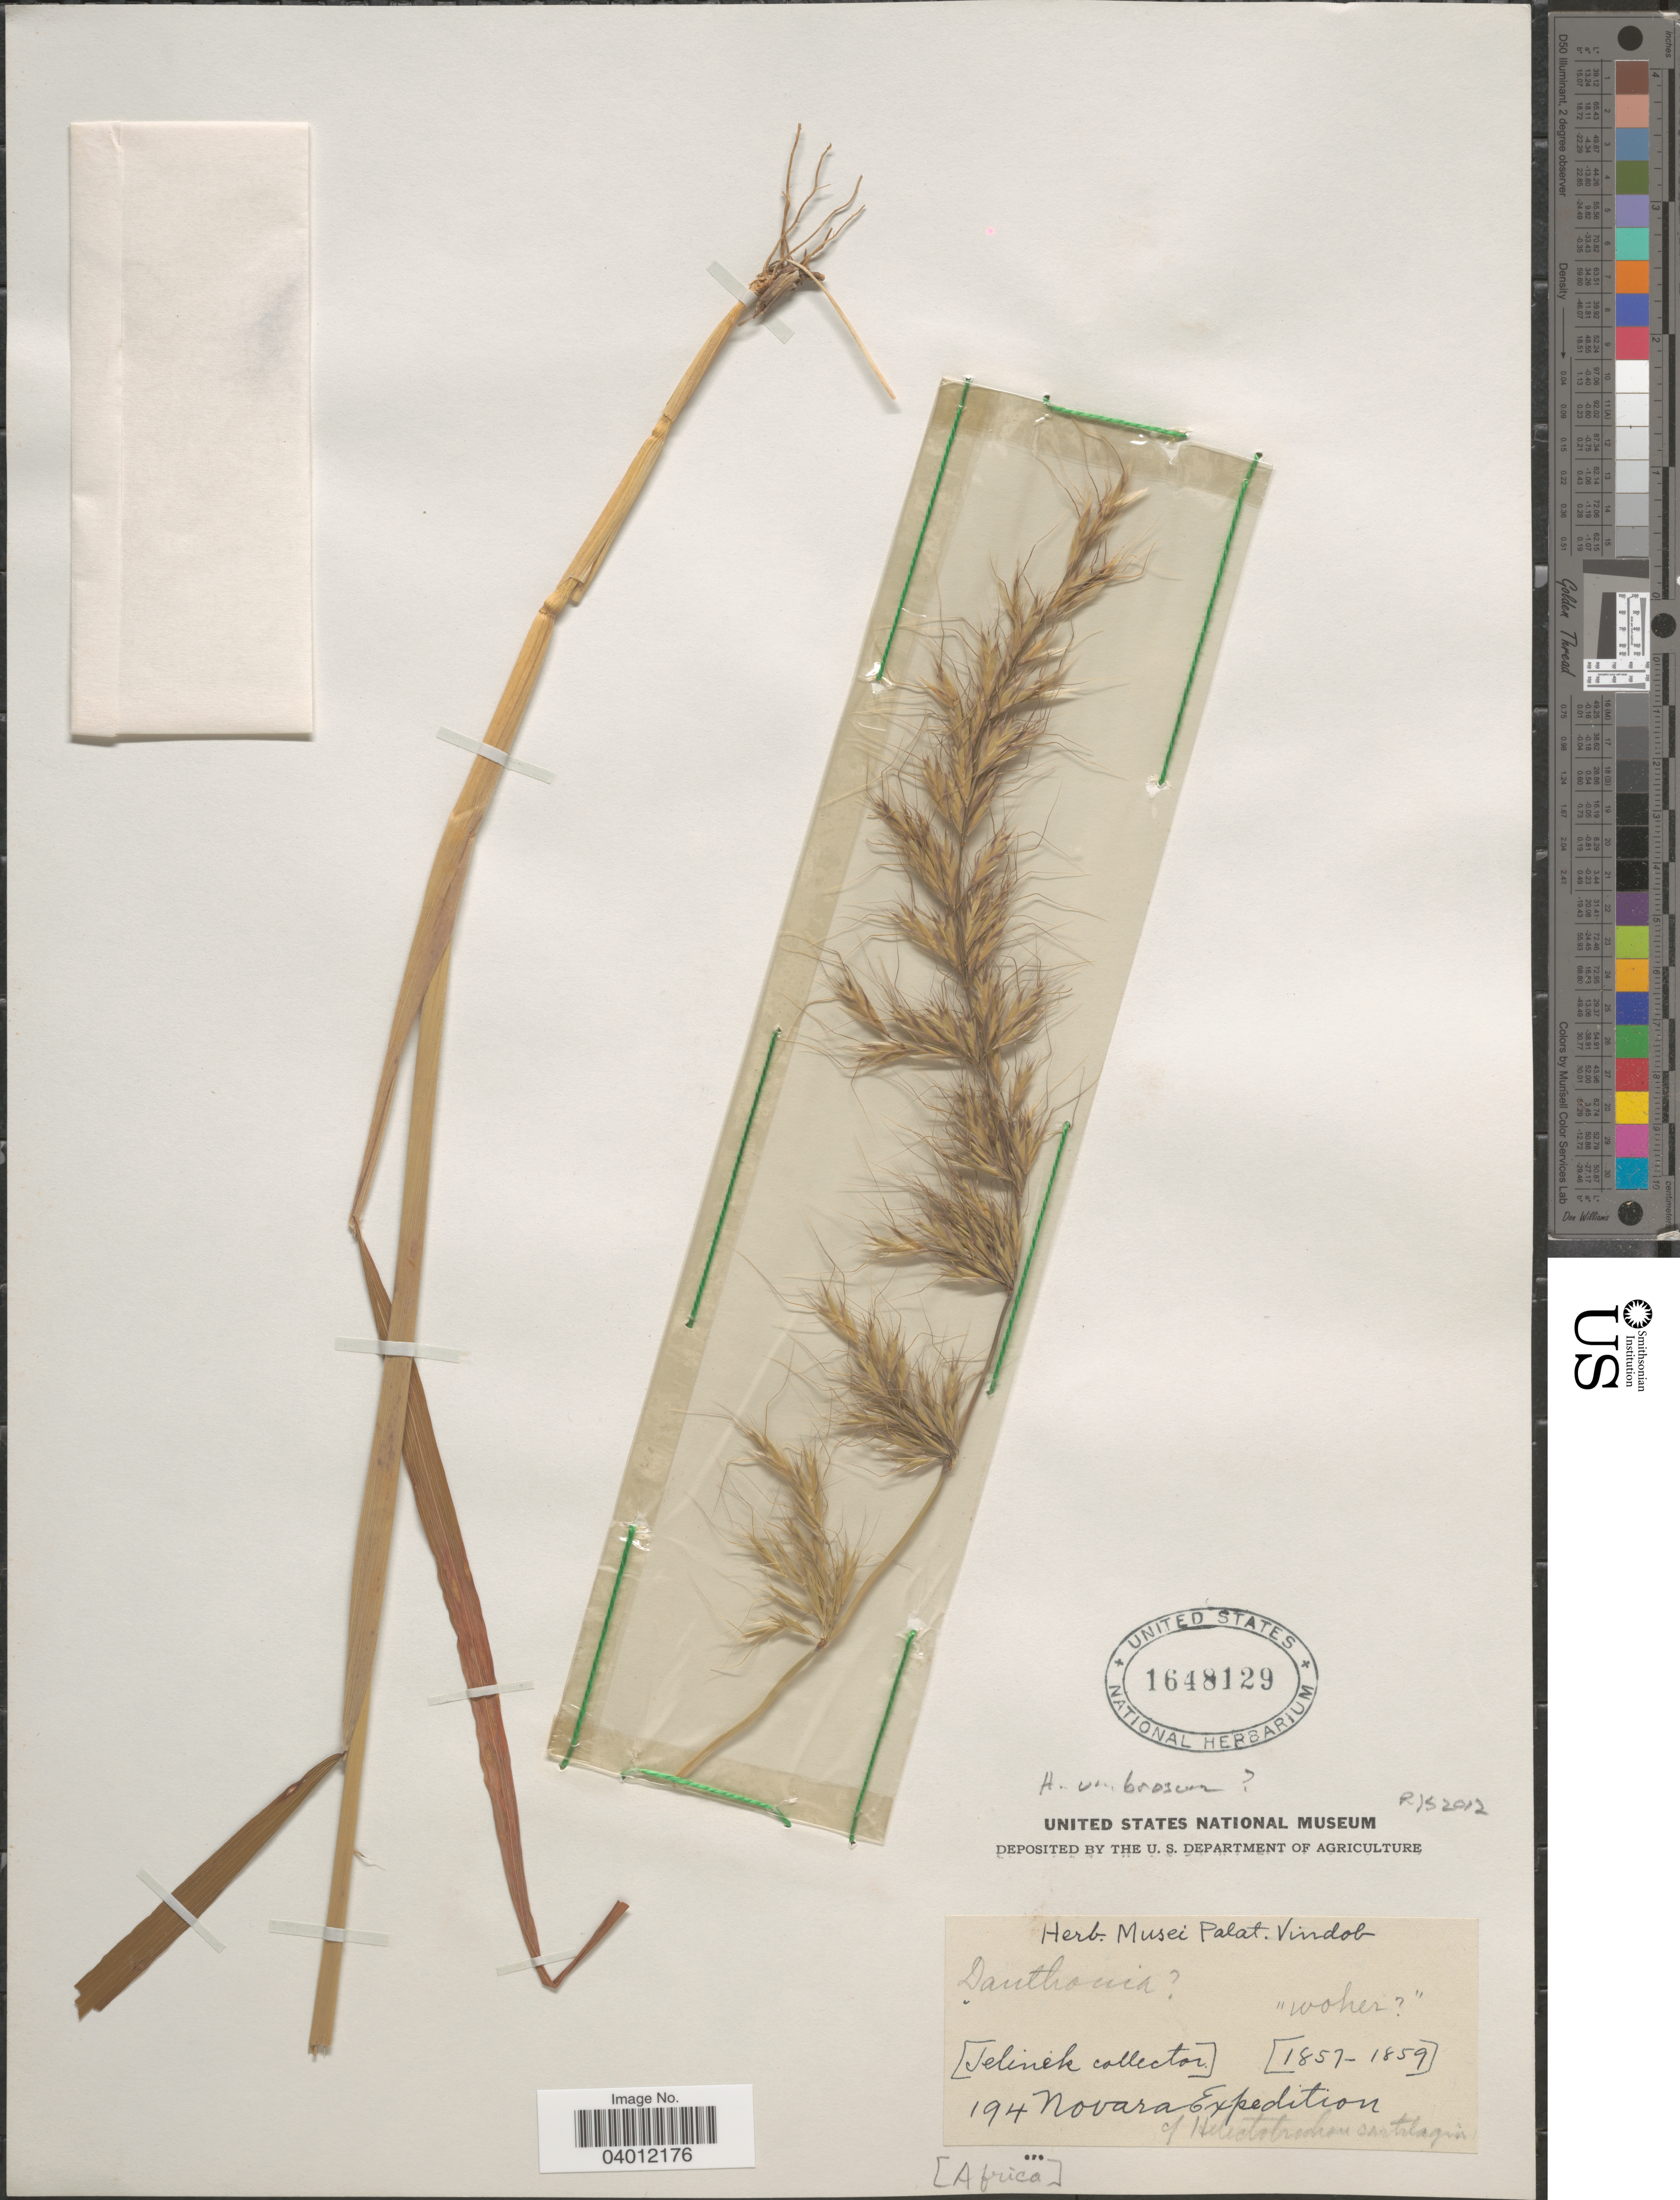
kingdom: Plantae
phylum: Tracheophyta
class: Liliopsida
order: Poales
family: Poaceae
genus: Trisetopsis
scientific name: Trisetopsis sp.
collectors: Jelinek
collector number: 194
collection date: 1857/1859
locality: Africa.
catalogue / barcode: US 1648129